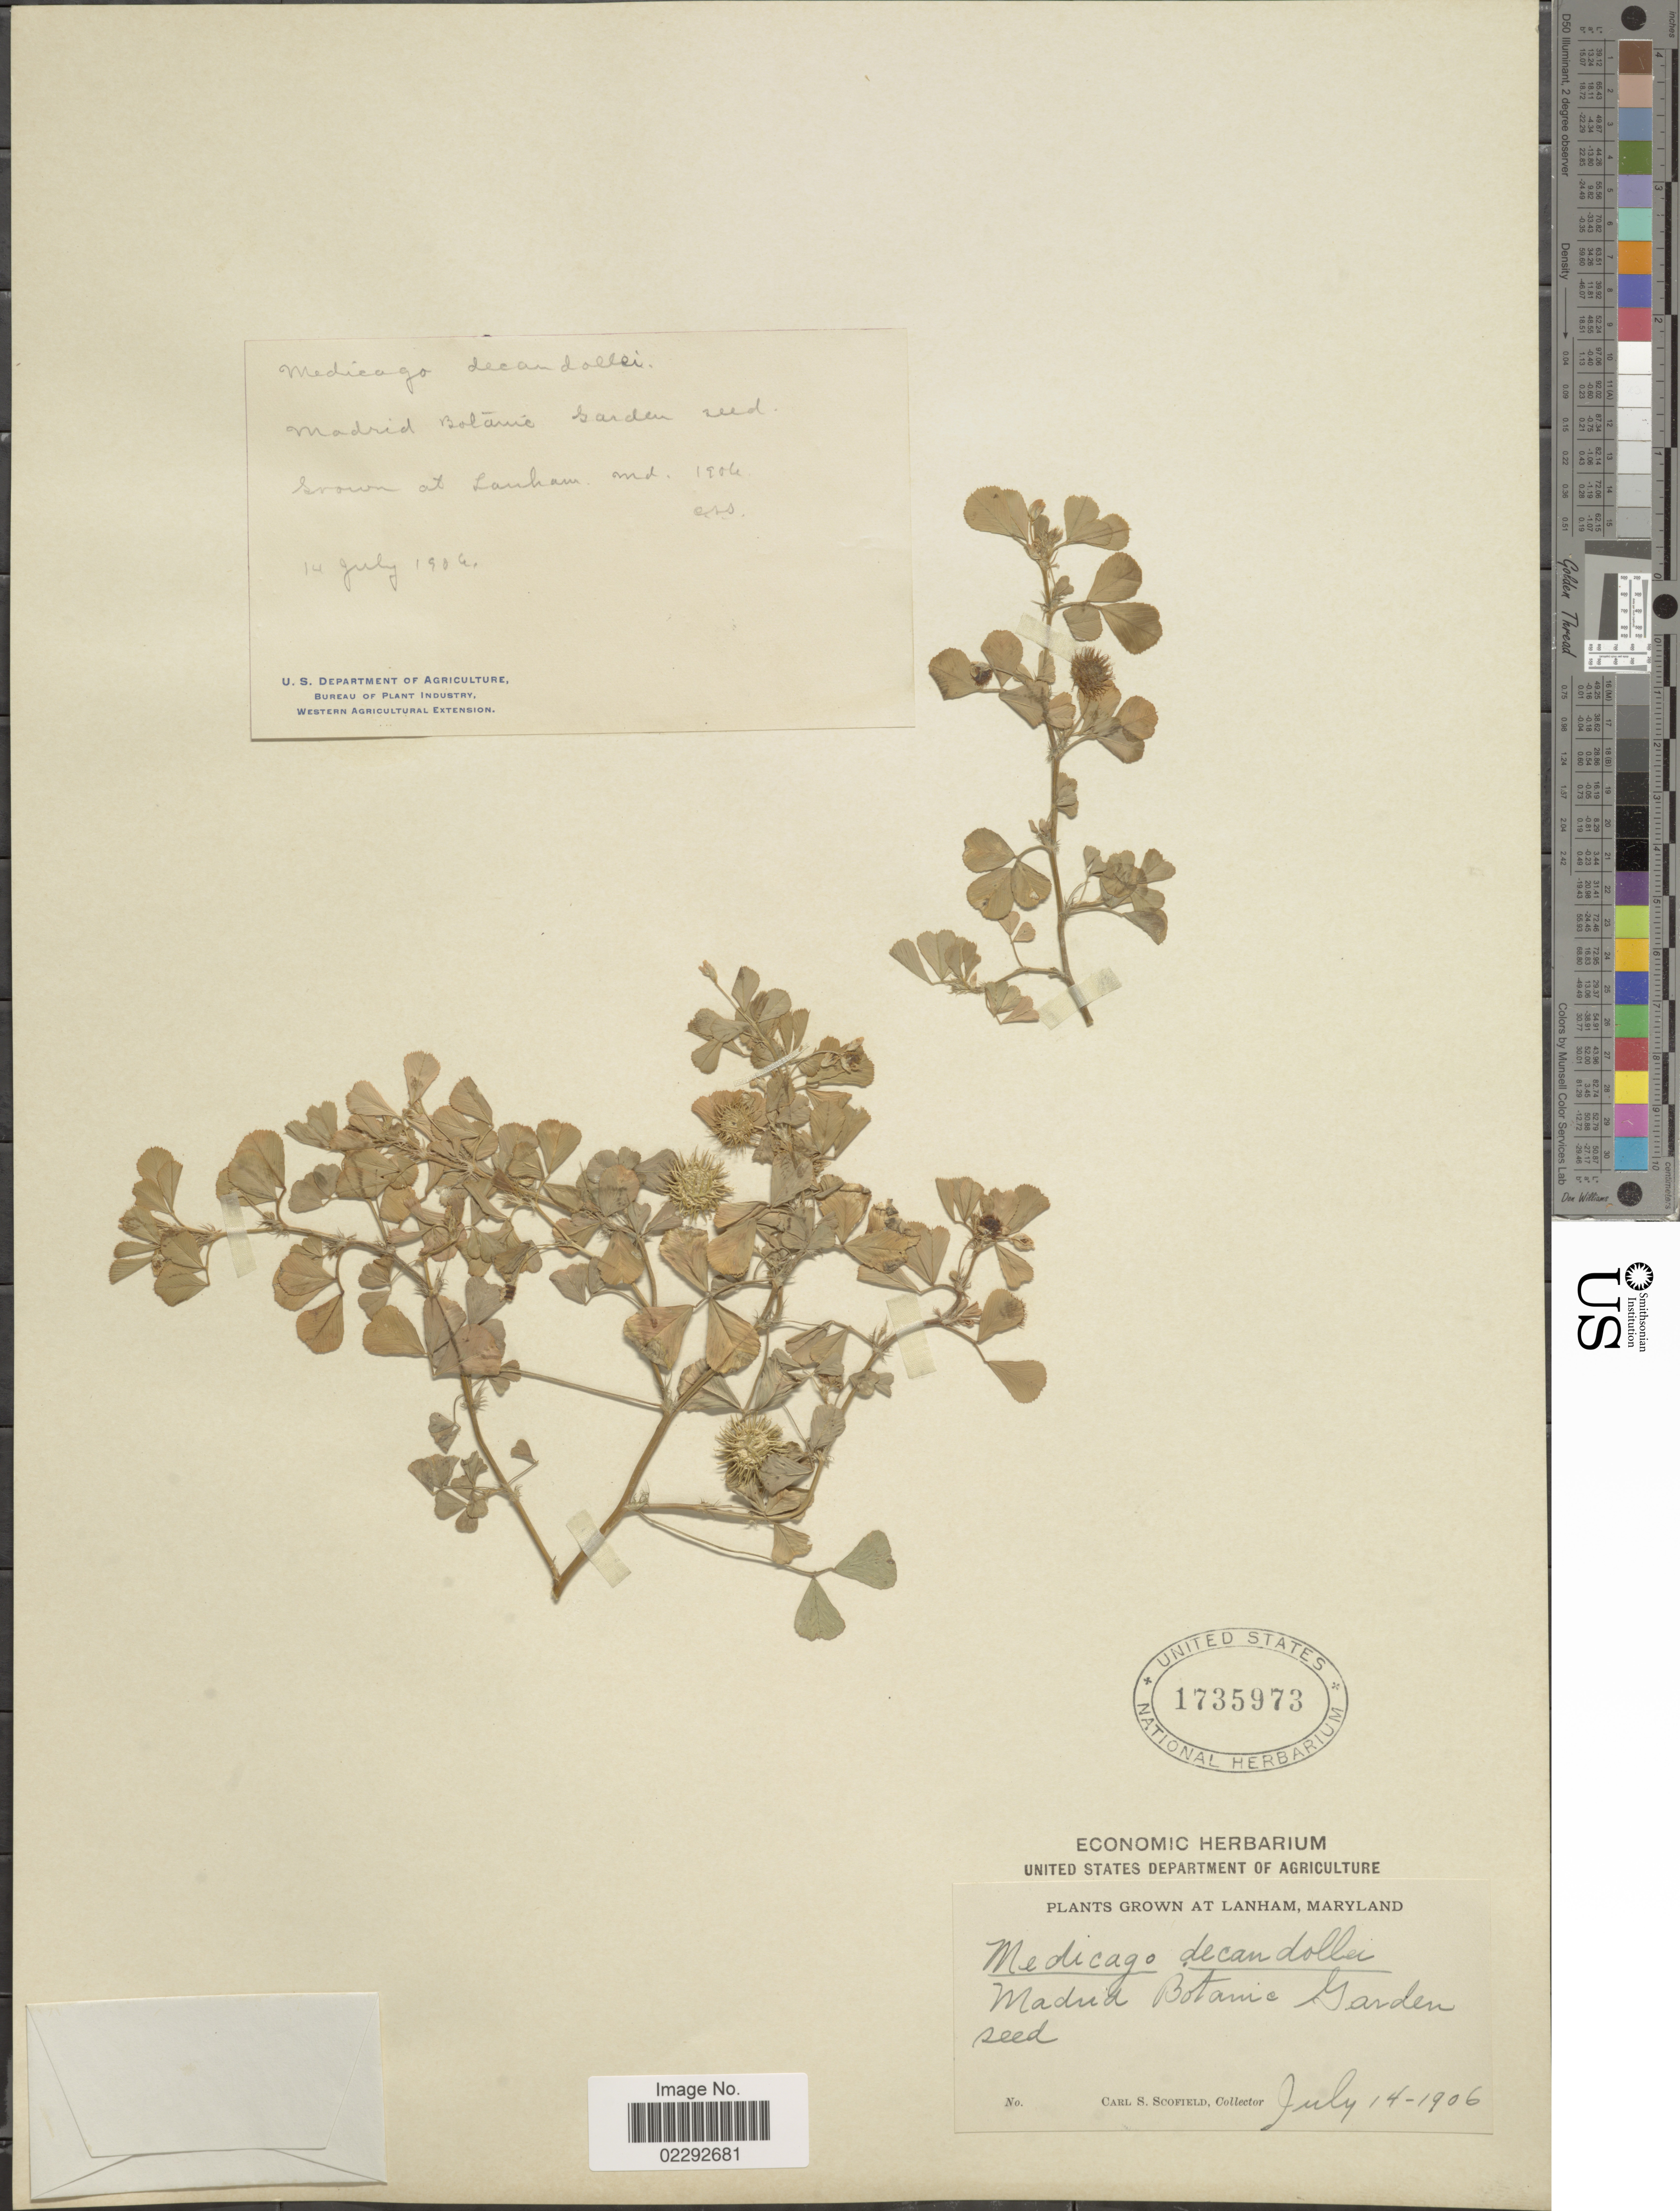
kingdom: Plantae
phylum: Tracheophyta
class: Magnoliopsida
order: Fabales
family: Fabaceae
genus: Medicago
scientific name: Medicago decandollii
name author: Tineo ex Gussone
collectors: C. Scofield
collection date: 1906-07-14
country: United States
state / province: Maryland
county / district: Prince George's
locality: Lanham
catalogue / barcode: US 1735973